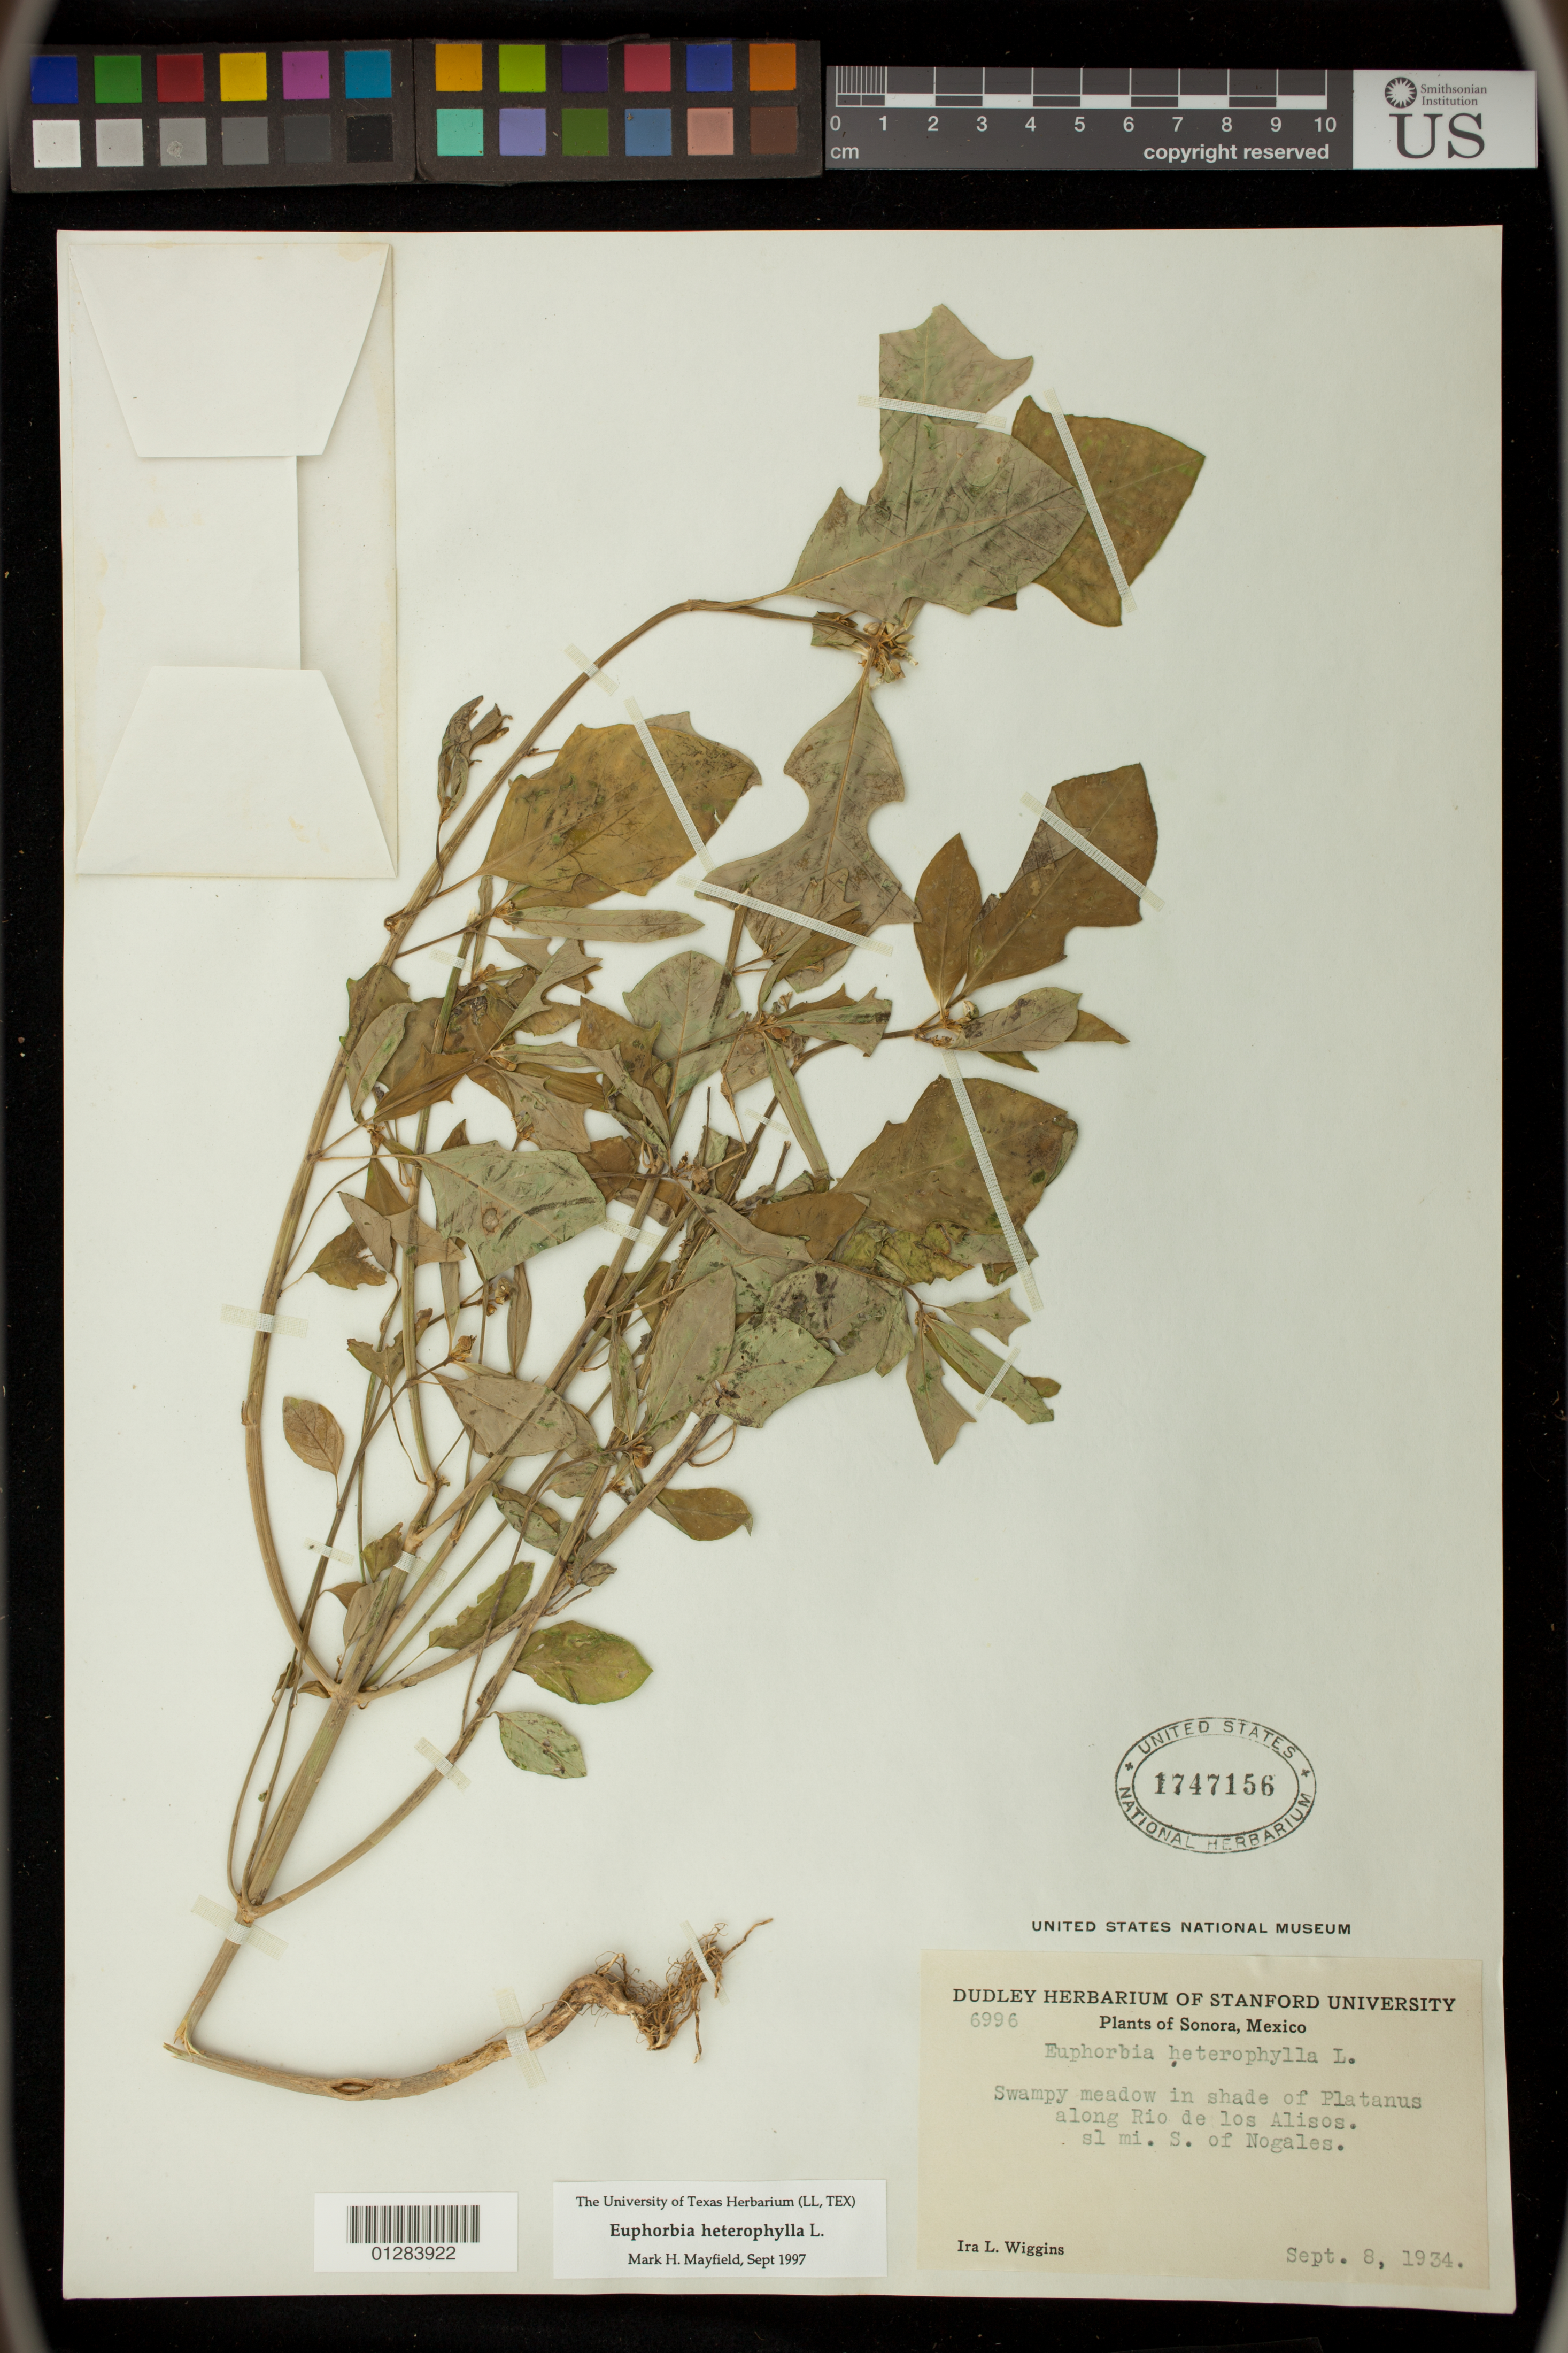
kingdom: Plantae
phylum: Tracheophyta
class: Magnoliopsida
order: Malpighiales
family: Euphorbiaceae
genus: Euphorbia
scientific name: Euphorbia heterophylla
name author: L.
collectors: I. L. Wiggins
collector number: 6996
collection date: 1934-09-08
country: Mexico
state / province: Sonora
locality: along Rio de los Alisos. s1 sm. S. of Nogales.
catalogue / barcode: US 1747156